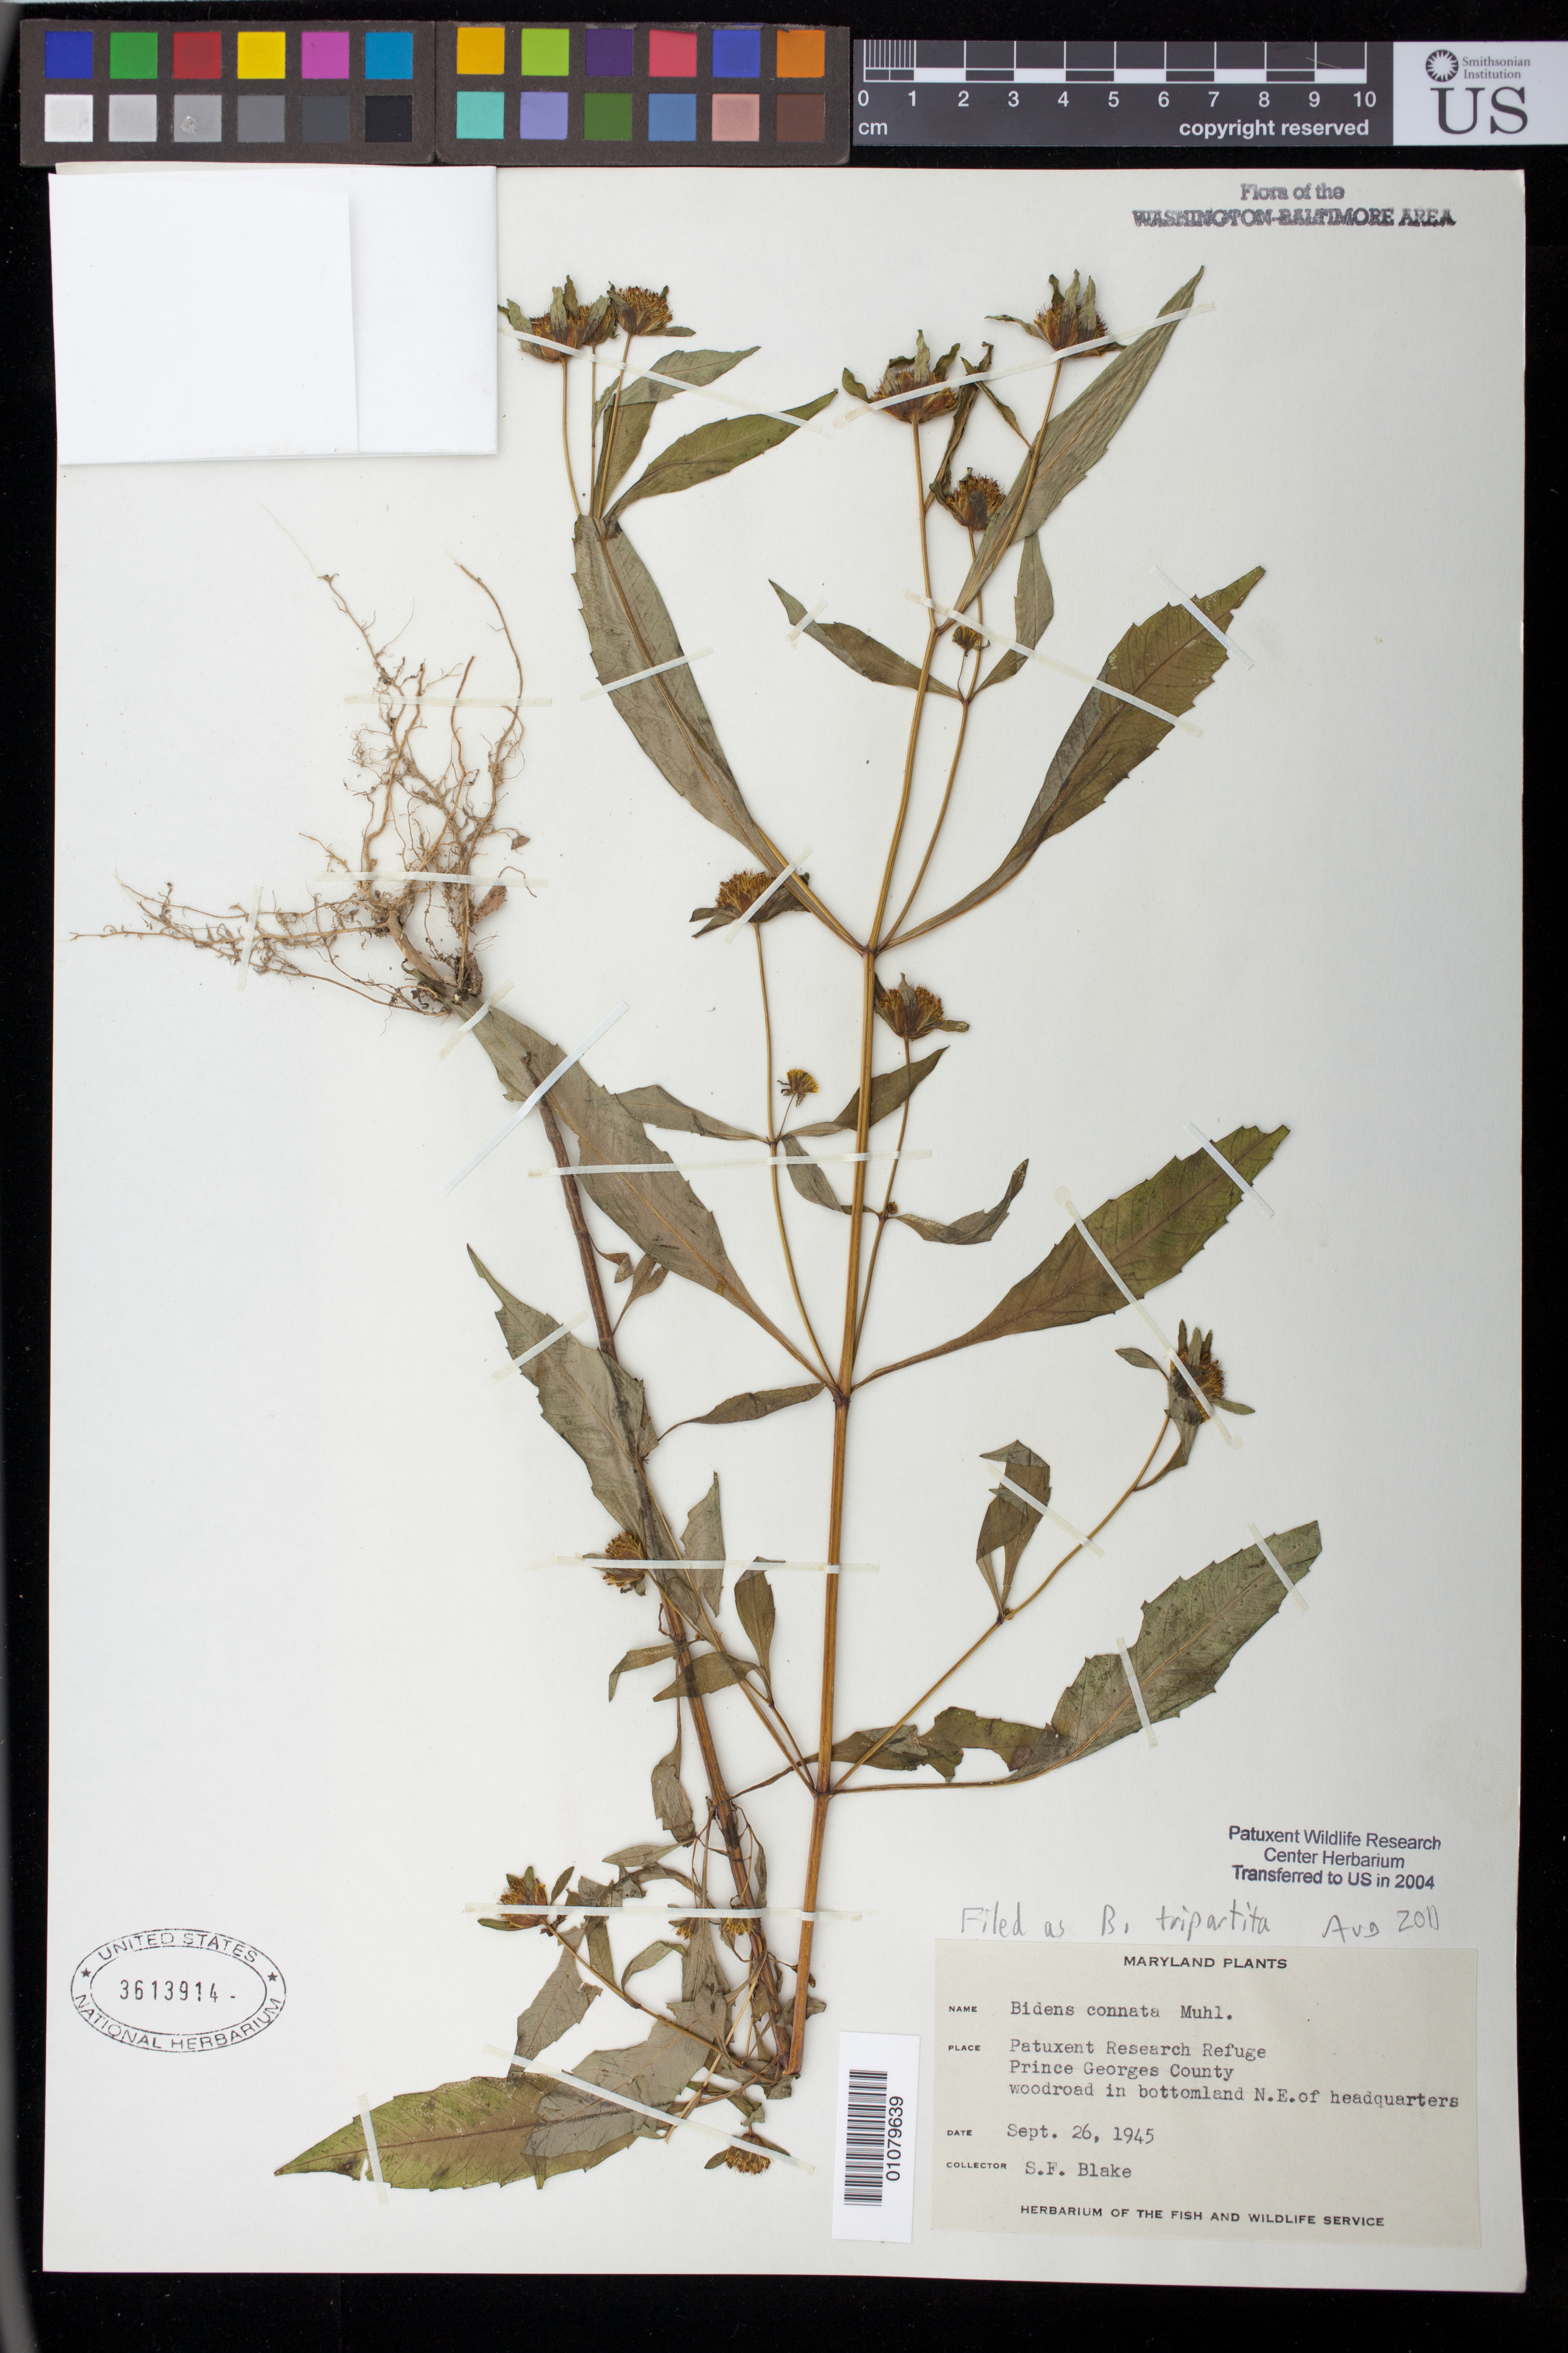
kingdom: Plantae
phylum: Tracheophyta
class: Magnoliopsida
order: Asterales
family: Asteraceae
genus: Bidens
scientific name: Bidens tripartita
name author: L.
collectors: S. Blake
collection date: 1945-09-26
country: United States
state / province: Maryland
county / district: Prince George's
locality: Patuxent Wildlife Refuge. N.E. of headquarters.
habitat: Woodroad iin bottomland.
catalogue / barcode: US 3613914